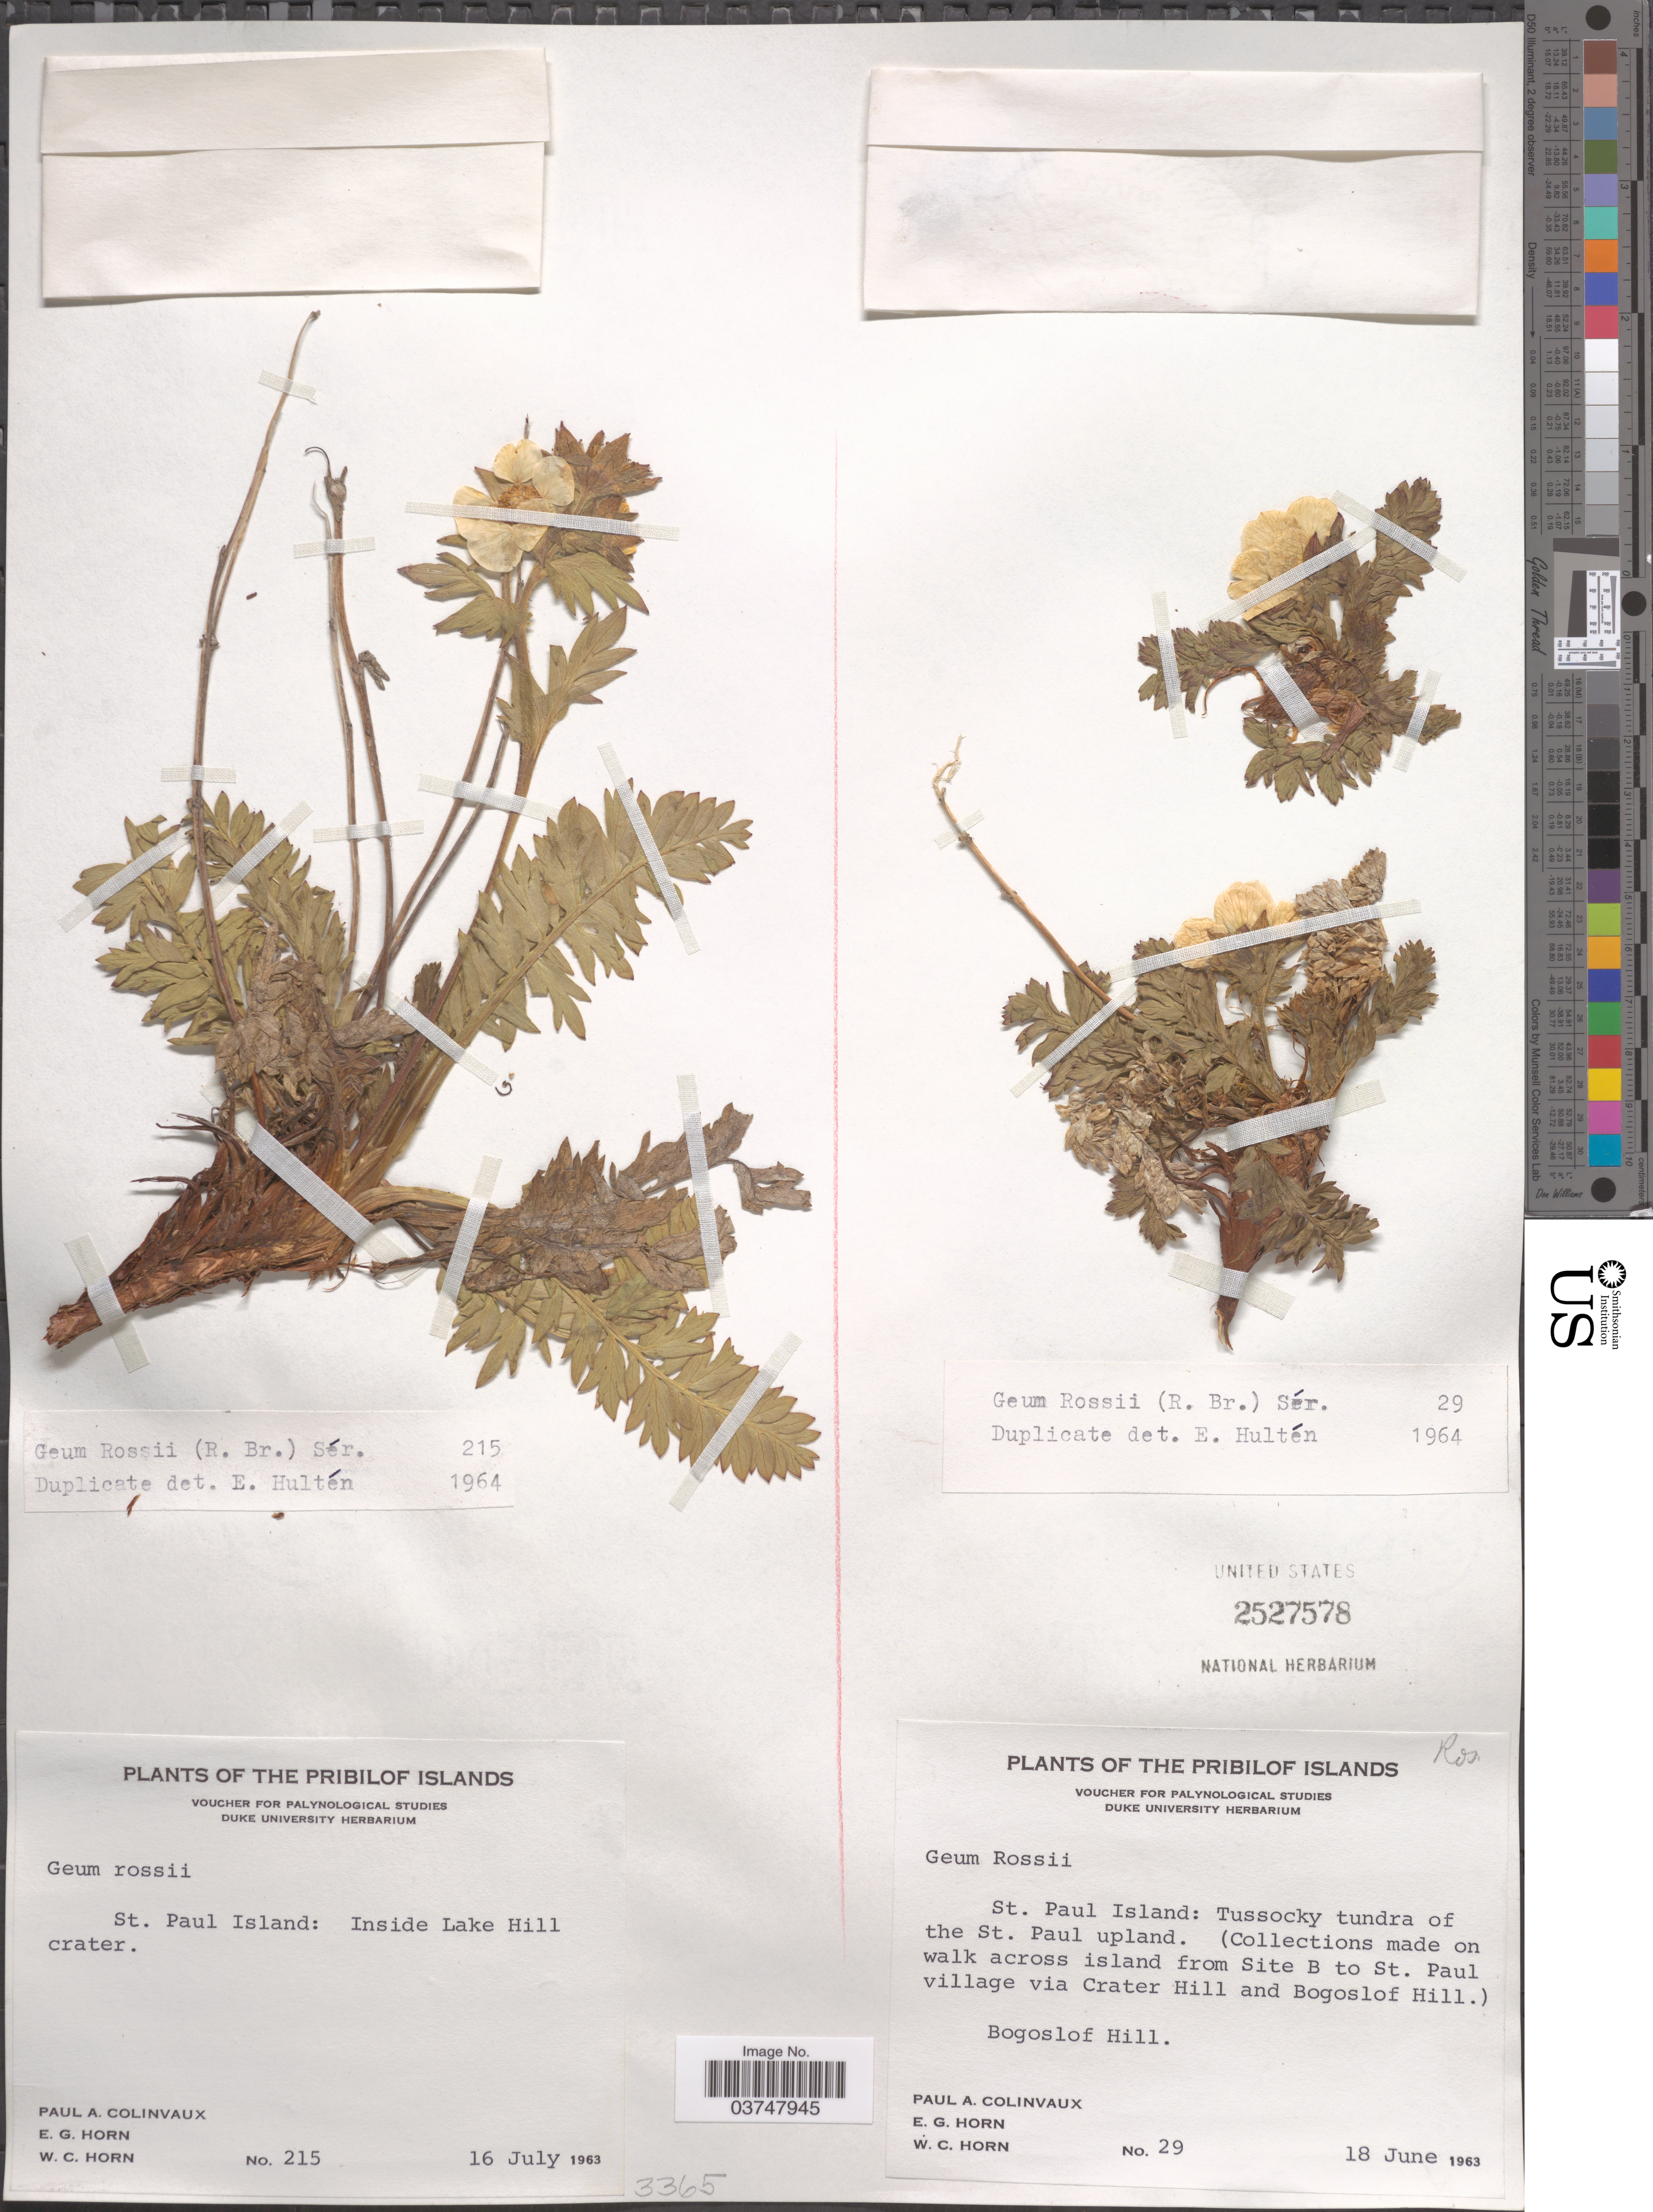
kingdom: Plantae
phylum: Tracheophyta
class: Magnoliopsida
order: Rosales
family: Rosaceae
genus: Geum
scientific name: Geum rossii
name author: (R. Br.) Ser.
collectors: P. Colinvaux, E. Horn & W. Horn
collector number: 29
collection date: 1963-06-18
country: United States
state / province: Alaska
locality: Pribilof Islands. St. Paul Island: Tussocky tundra of the St. Paul upland. ( Collections made on walk across island from Site B to St. Paul village via Crater Hill and Bogoslof Hill). Bogoslof Hill.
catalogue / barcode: US 2527578-2